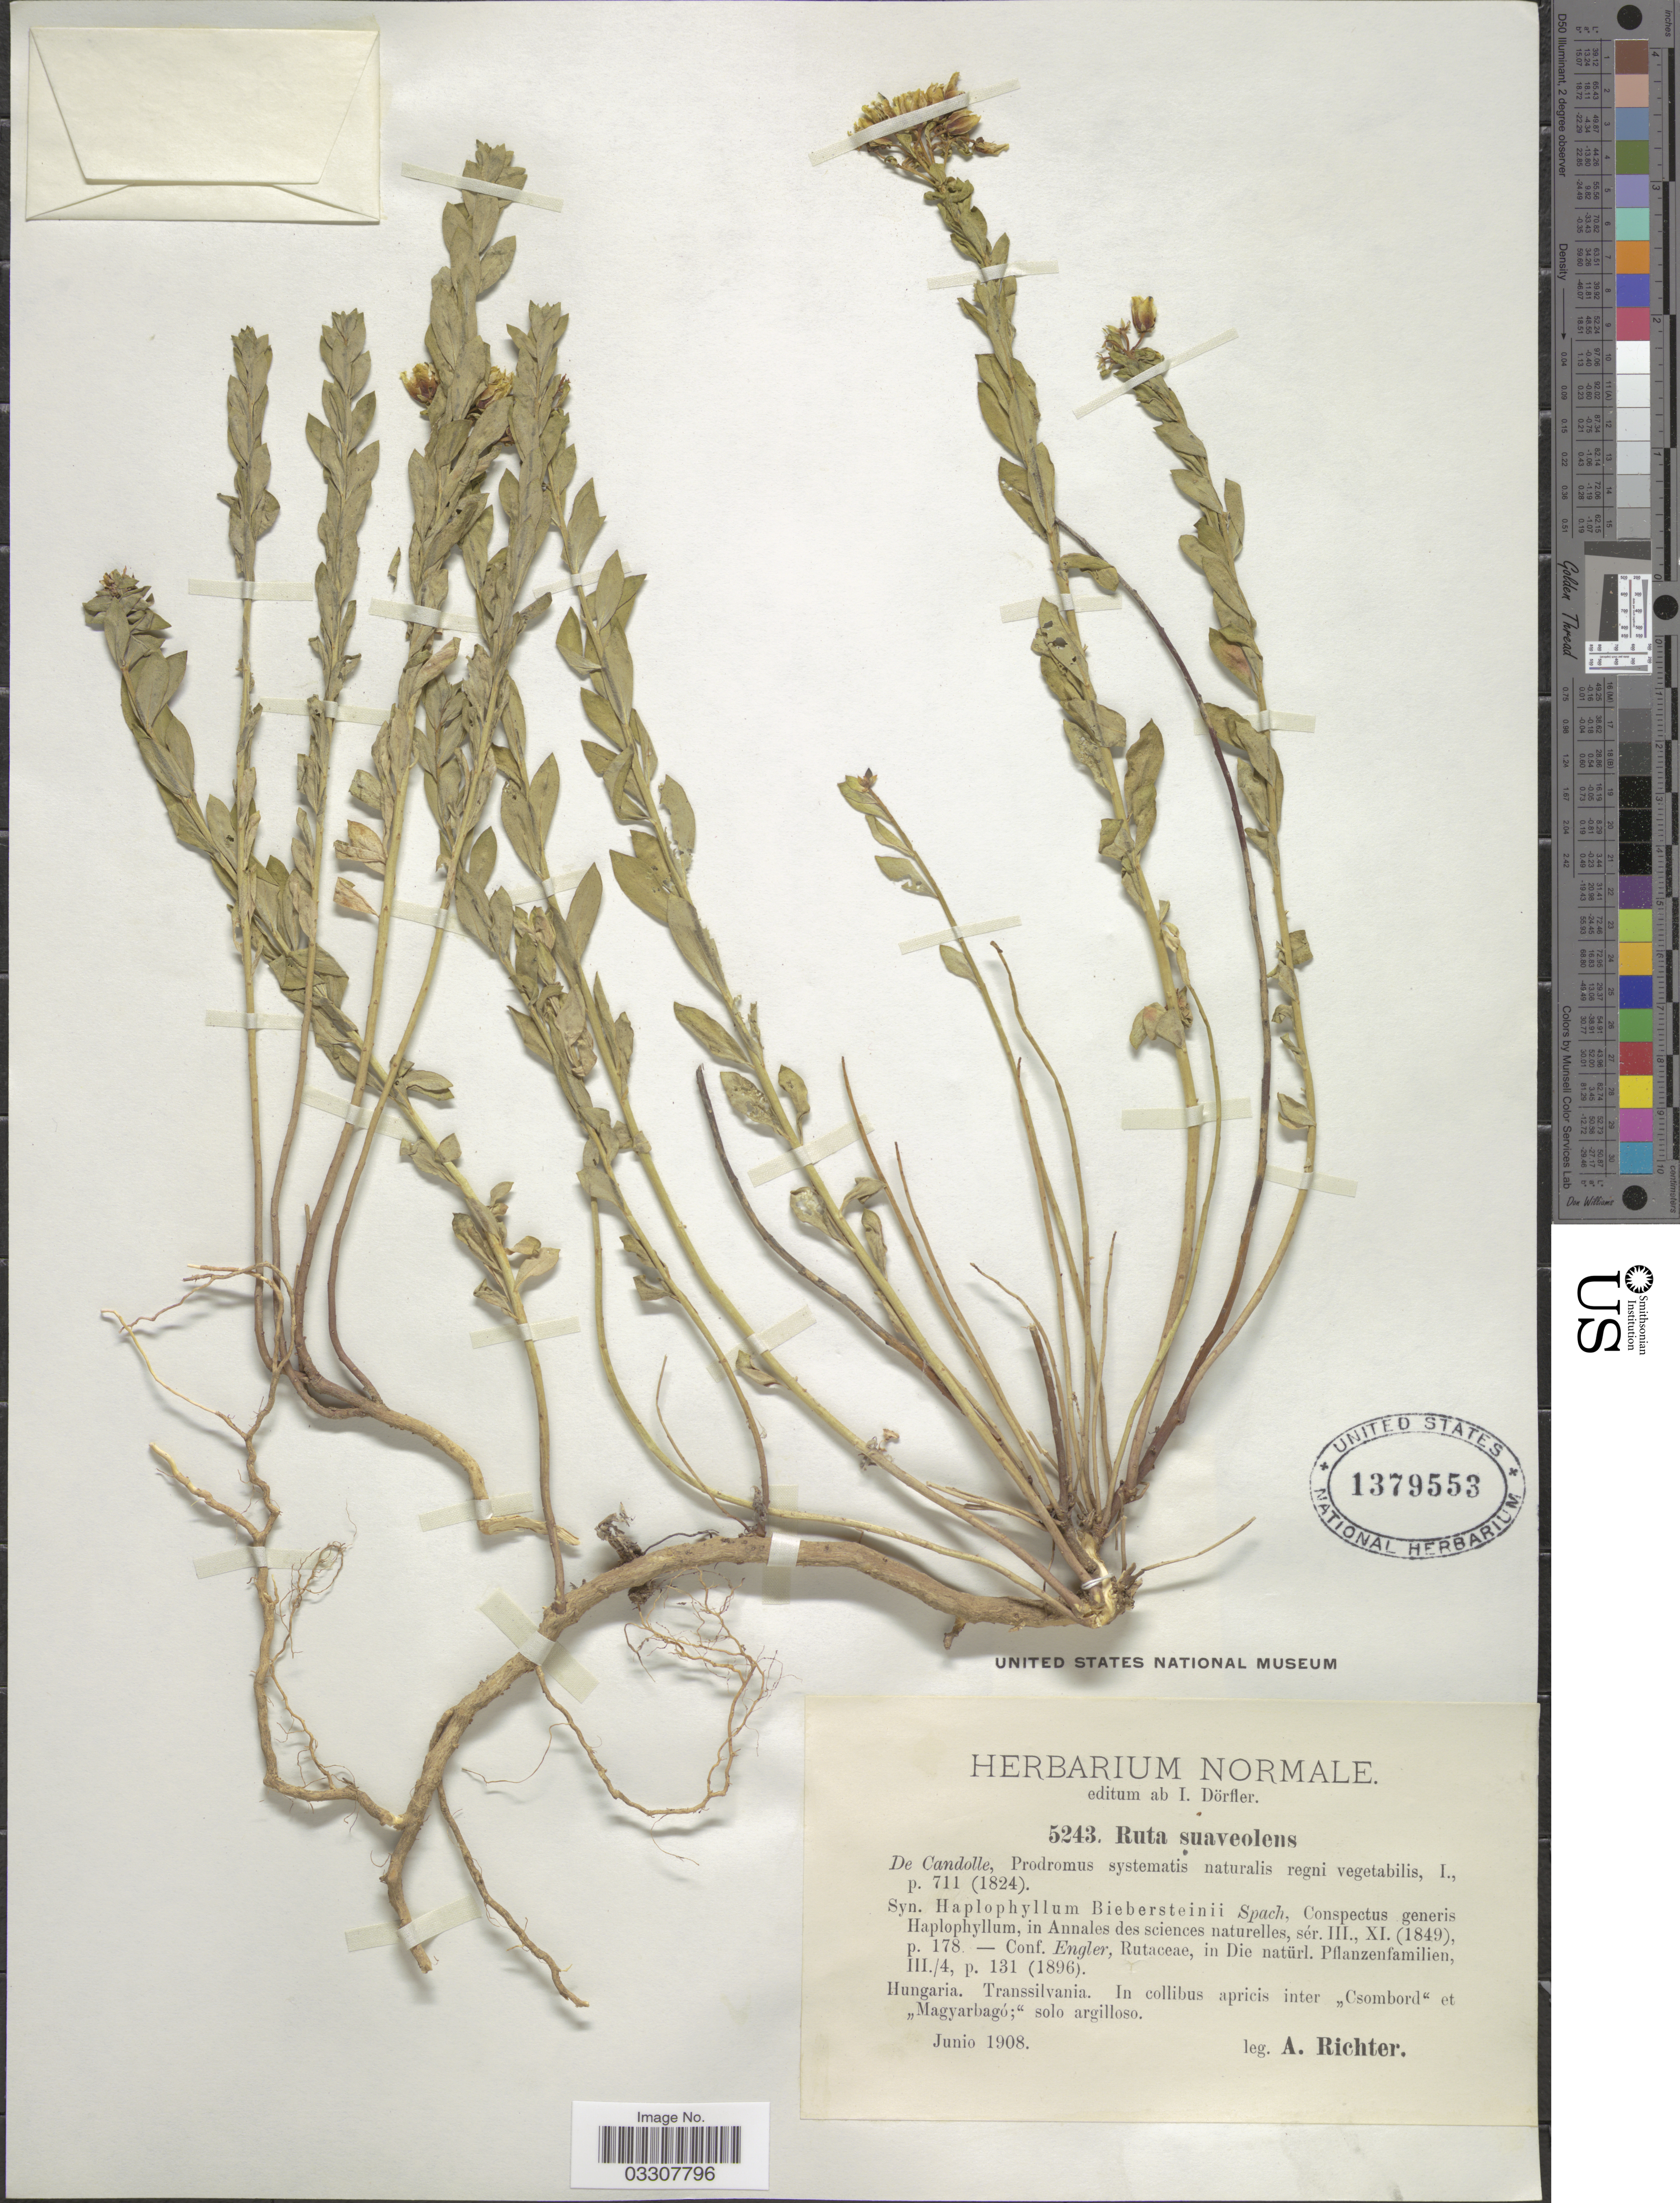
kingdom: Plantae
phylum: Tracheophyta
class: Magnoliopsida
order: Sapindales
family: Rutaceae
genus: Haplophyllum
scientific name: Haplophyllum suaveolens var. suaveolens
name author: (DC.) G. Don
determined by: Strong, Mark T., (BOT), Smithsonian Institution - National Museum of Natural History (UNITED STATES)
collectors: A. Richter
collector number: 5243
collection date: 1908-06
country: Romania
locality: Transsilvania. In collibus apricis inter "Csombord" et "Magyarbagó".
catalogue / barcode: US 1379553